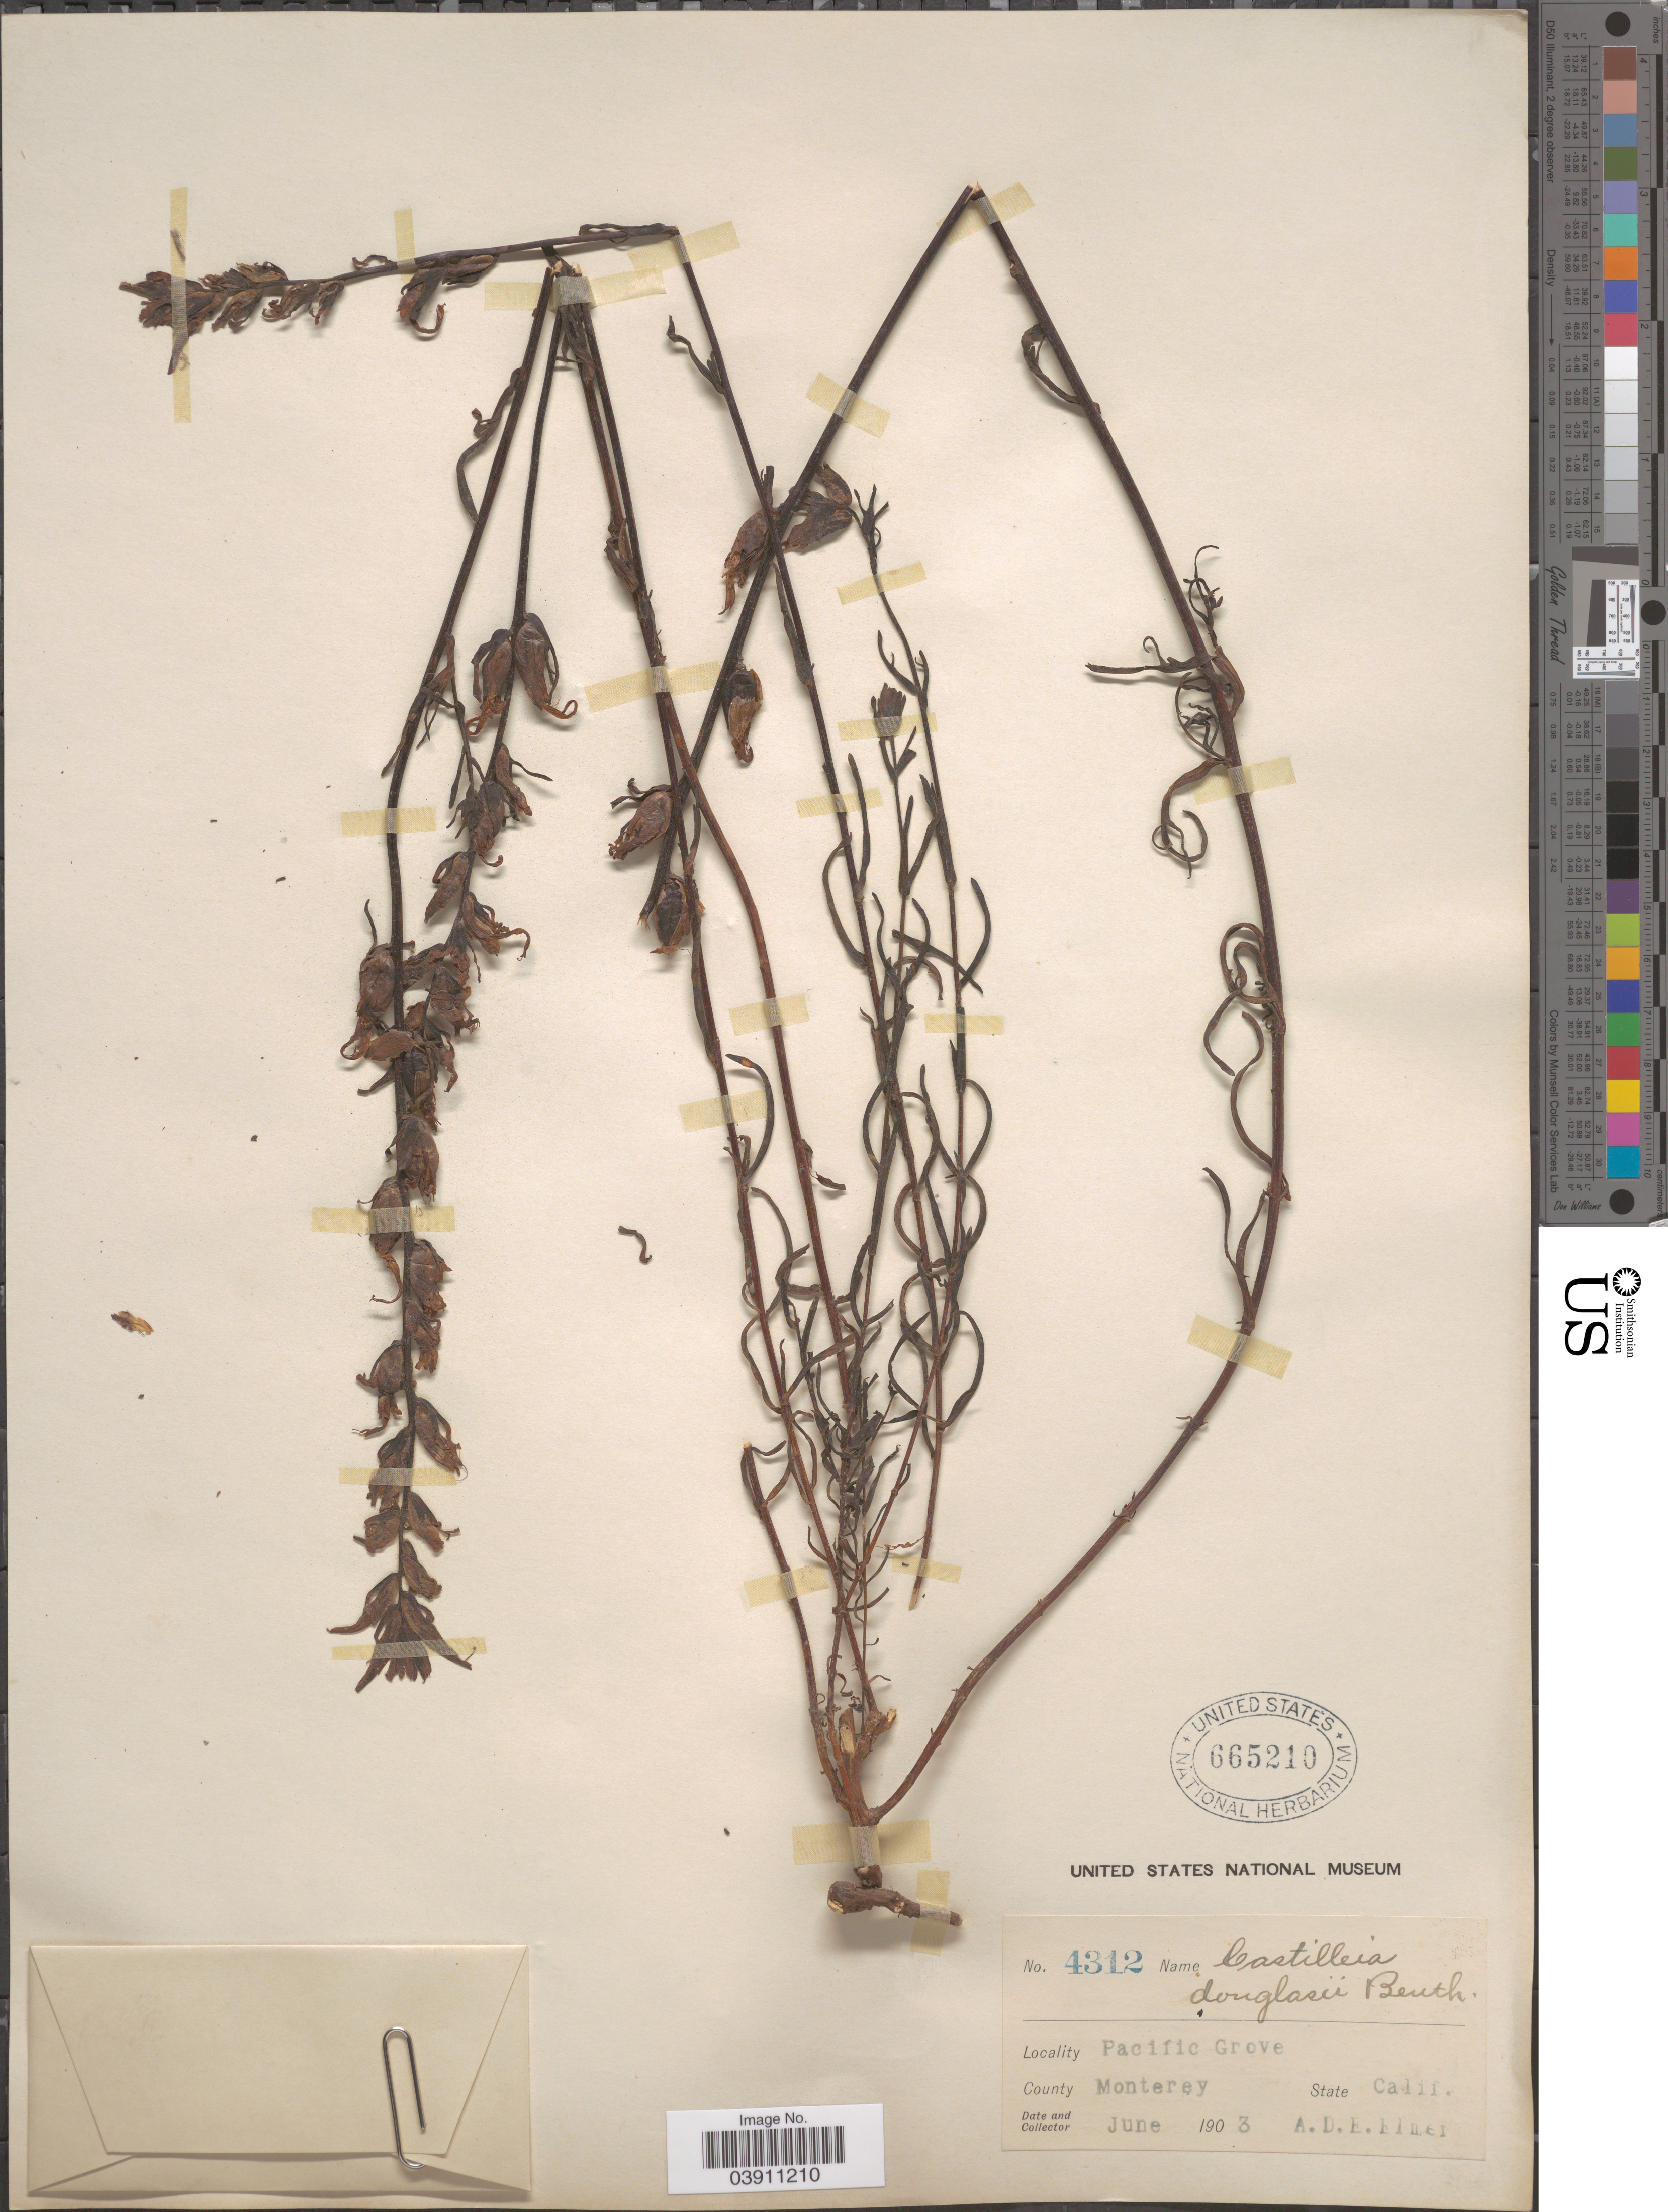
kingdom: Plantae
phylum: Tracheophyta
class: Magnoliopsida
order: Lamiales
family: Orobanchaceae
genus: Castilleja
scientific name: Castilleja affinis subsp. neglecta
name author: (Zeile) T.I. Chuang & Heckard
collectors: A. D. E. Elmer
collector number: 4312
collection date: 1903-06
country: United States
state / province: California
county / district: Monterey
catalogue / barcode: US 665210